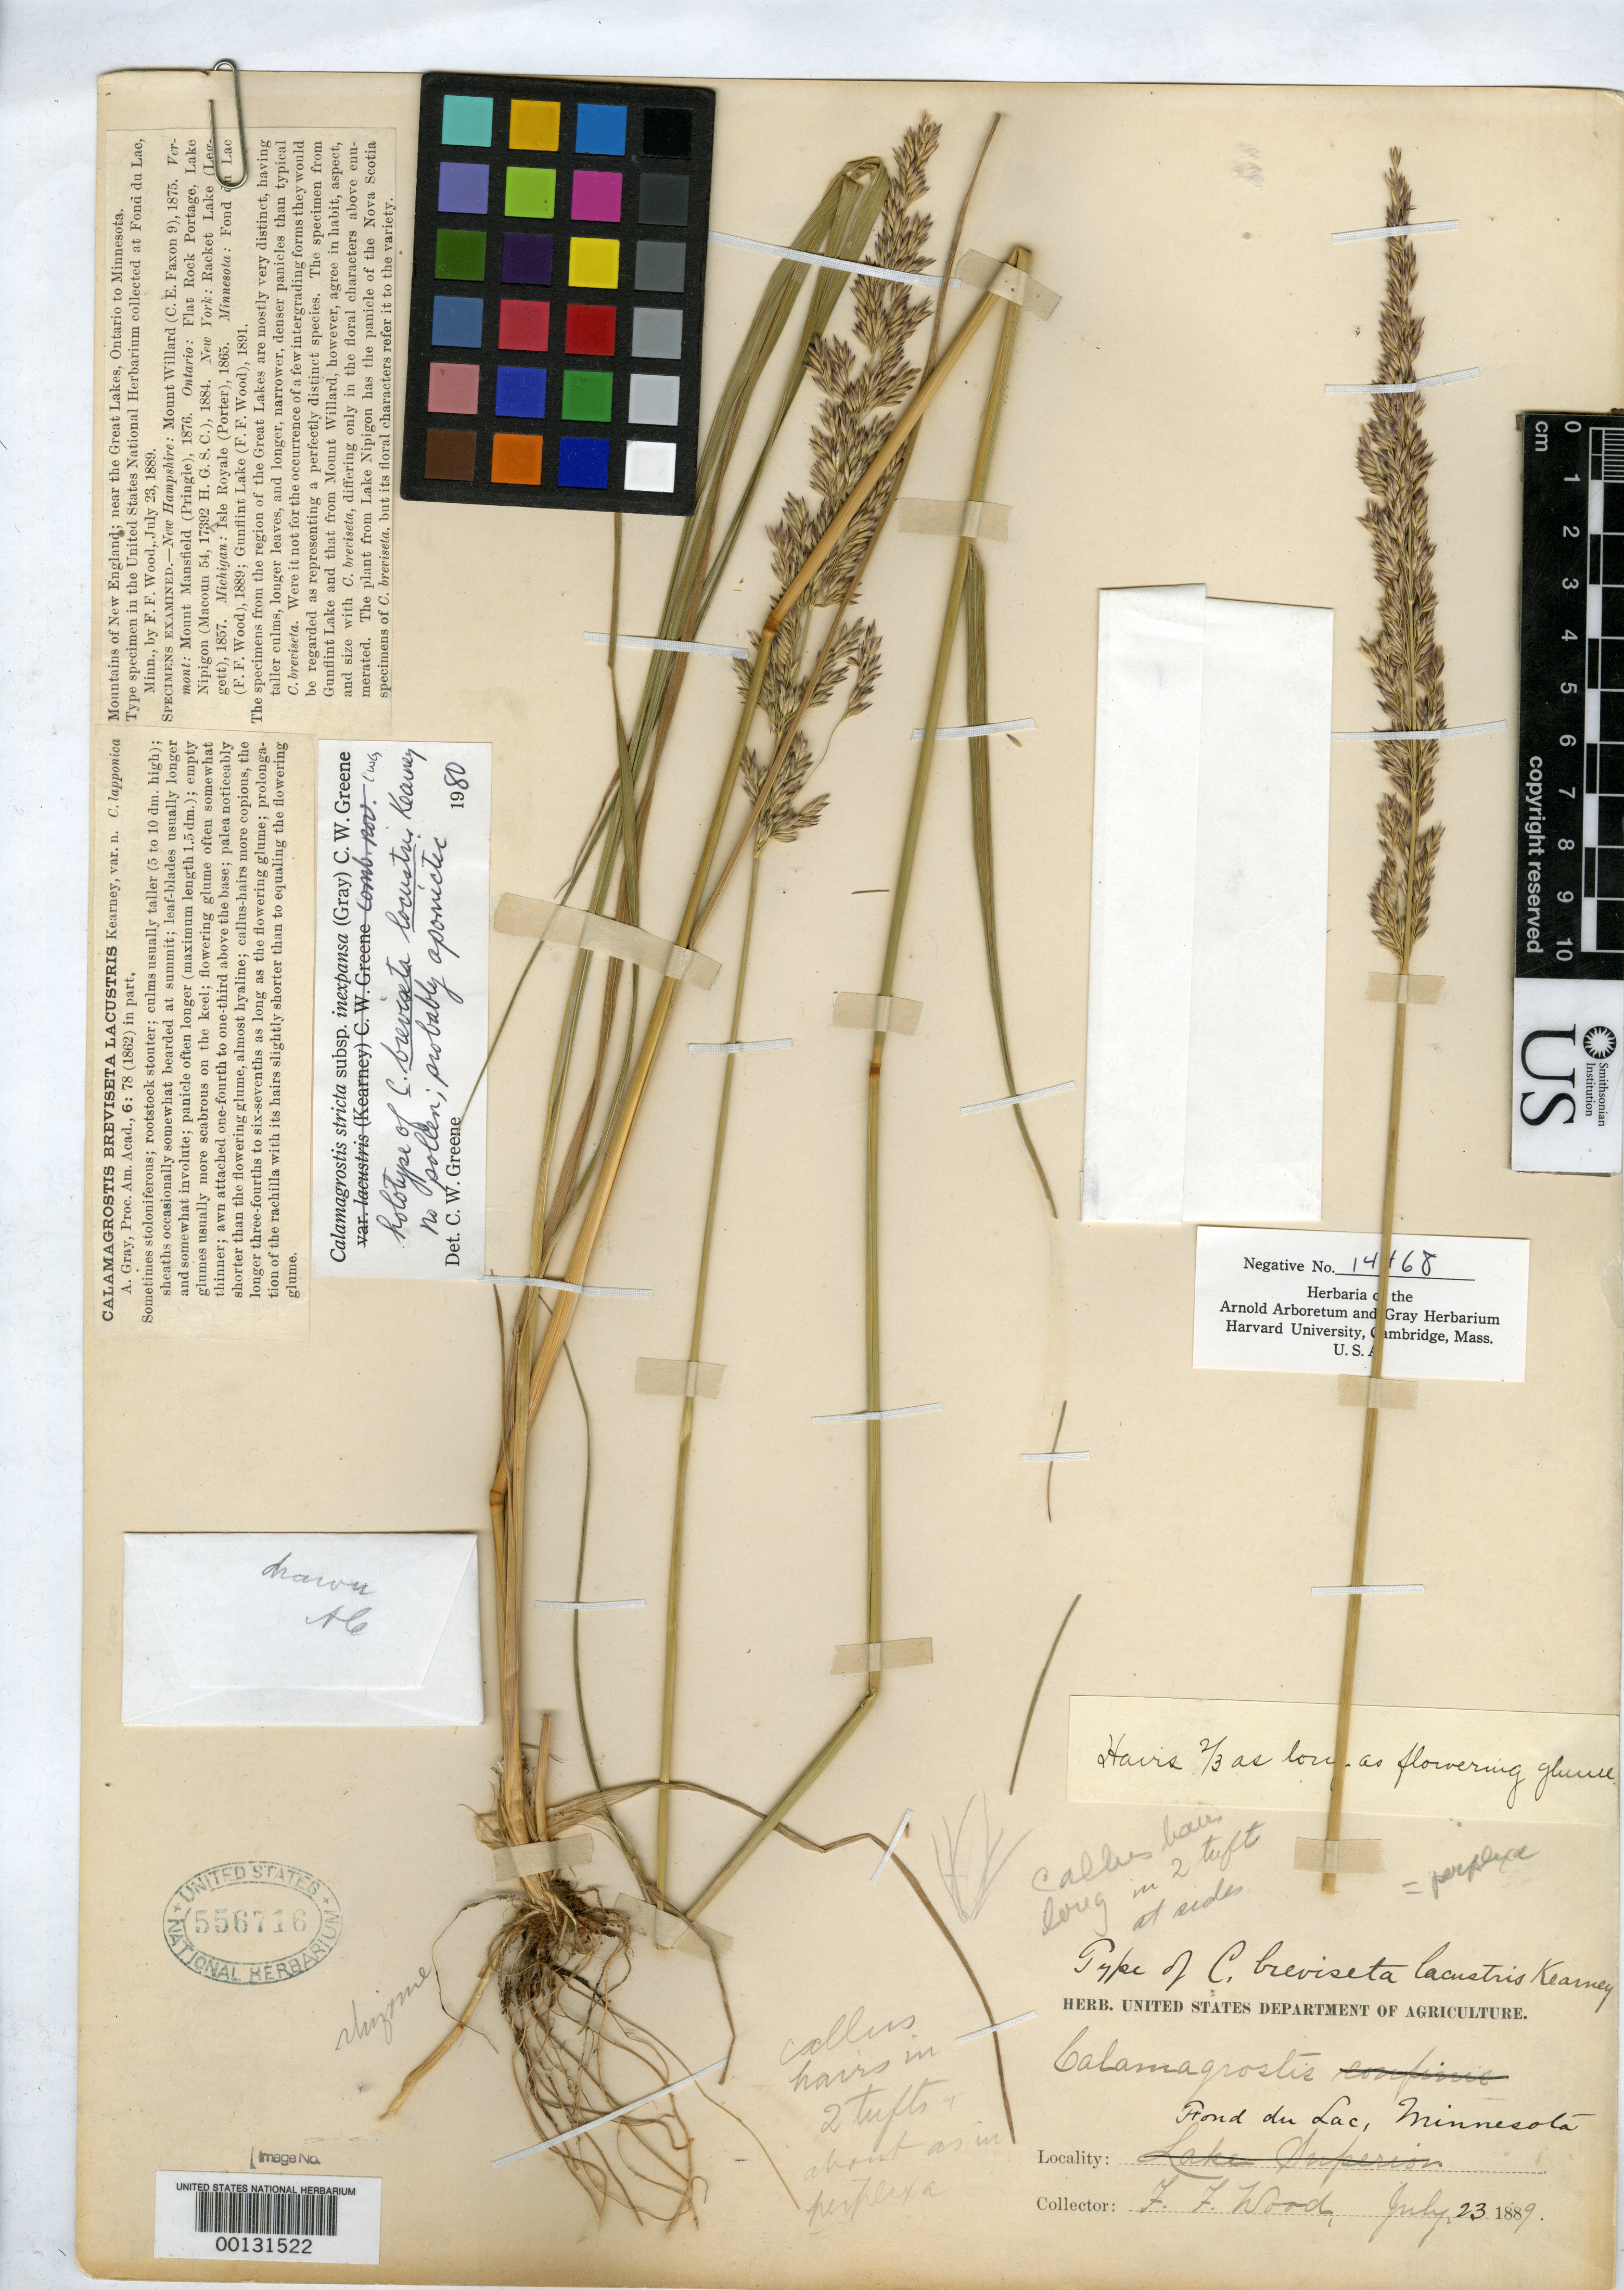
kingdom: Plantae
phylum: Tracheophyta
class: Liliopsida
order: Poales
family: Poaceae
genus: Calamagrostis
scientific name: Calamagrostis breviseta var. lacustris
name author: Kearney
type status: Holotype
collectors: F. Wood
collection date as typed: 23 Jul 1889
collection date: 1889-07-23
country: United States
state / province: Minnesota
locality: Fond du Lac.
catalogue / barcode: US 556716